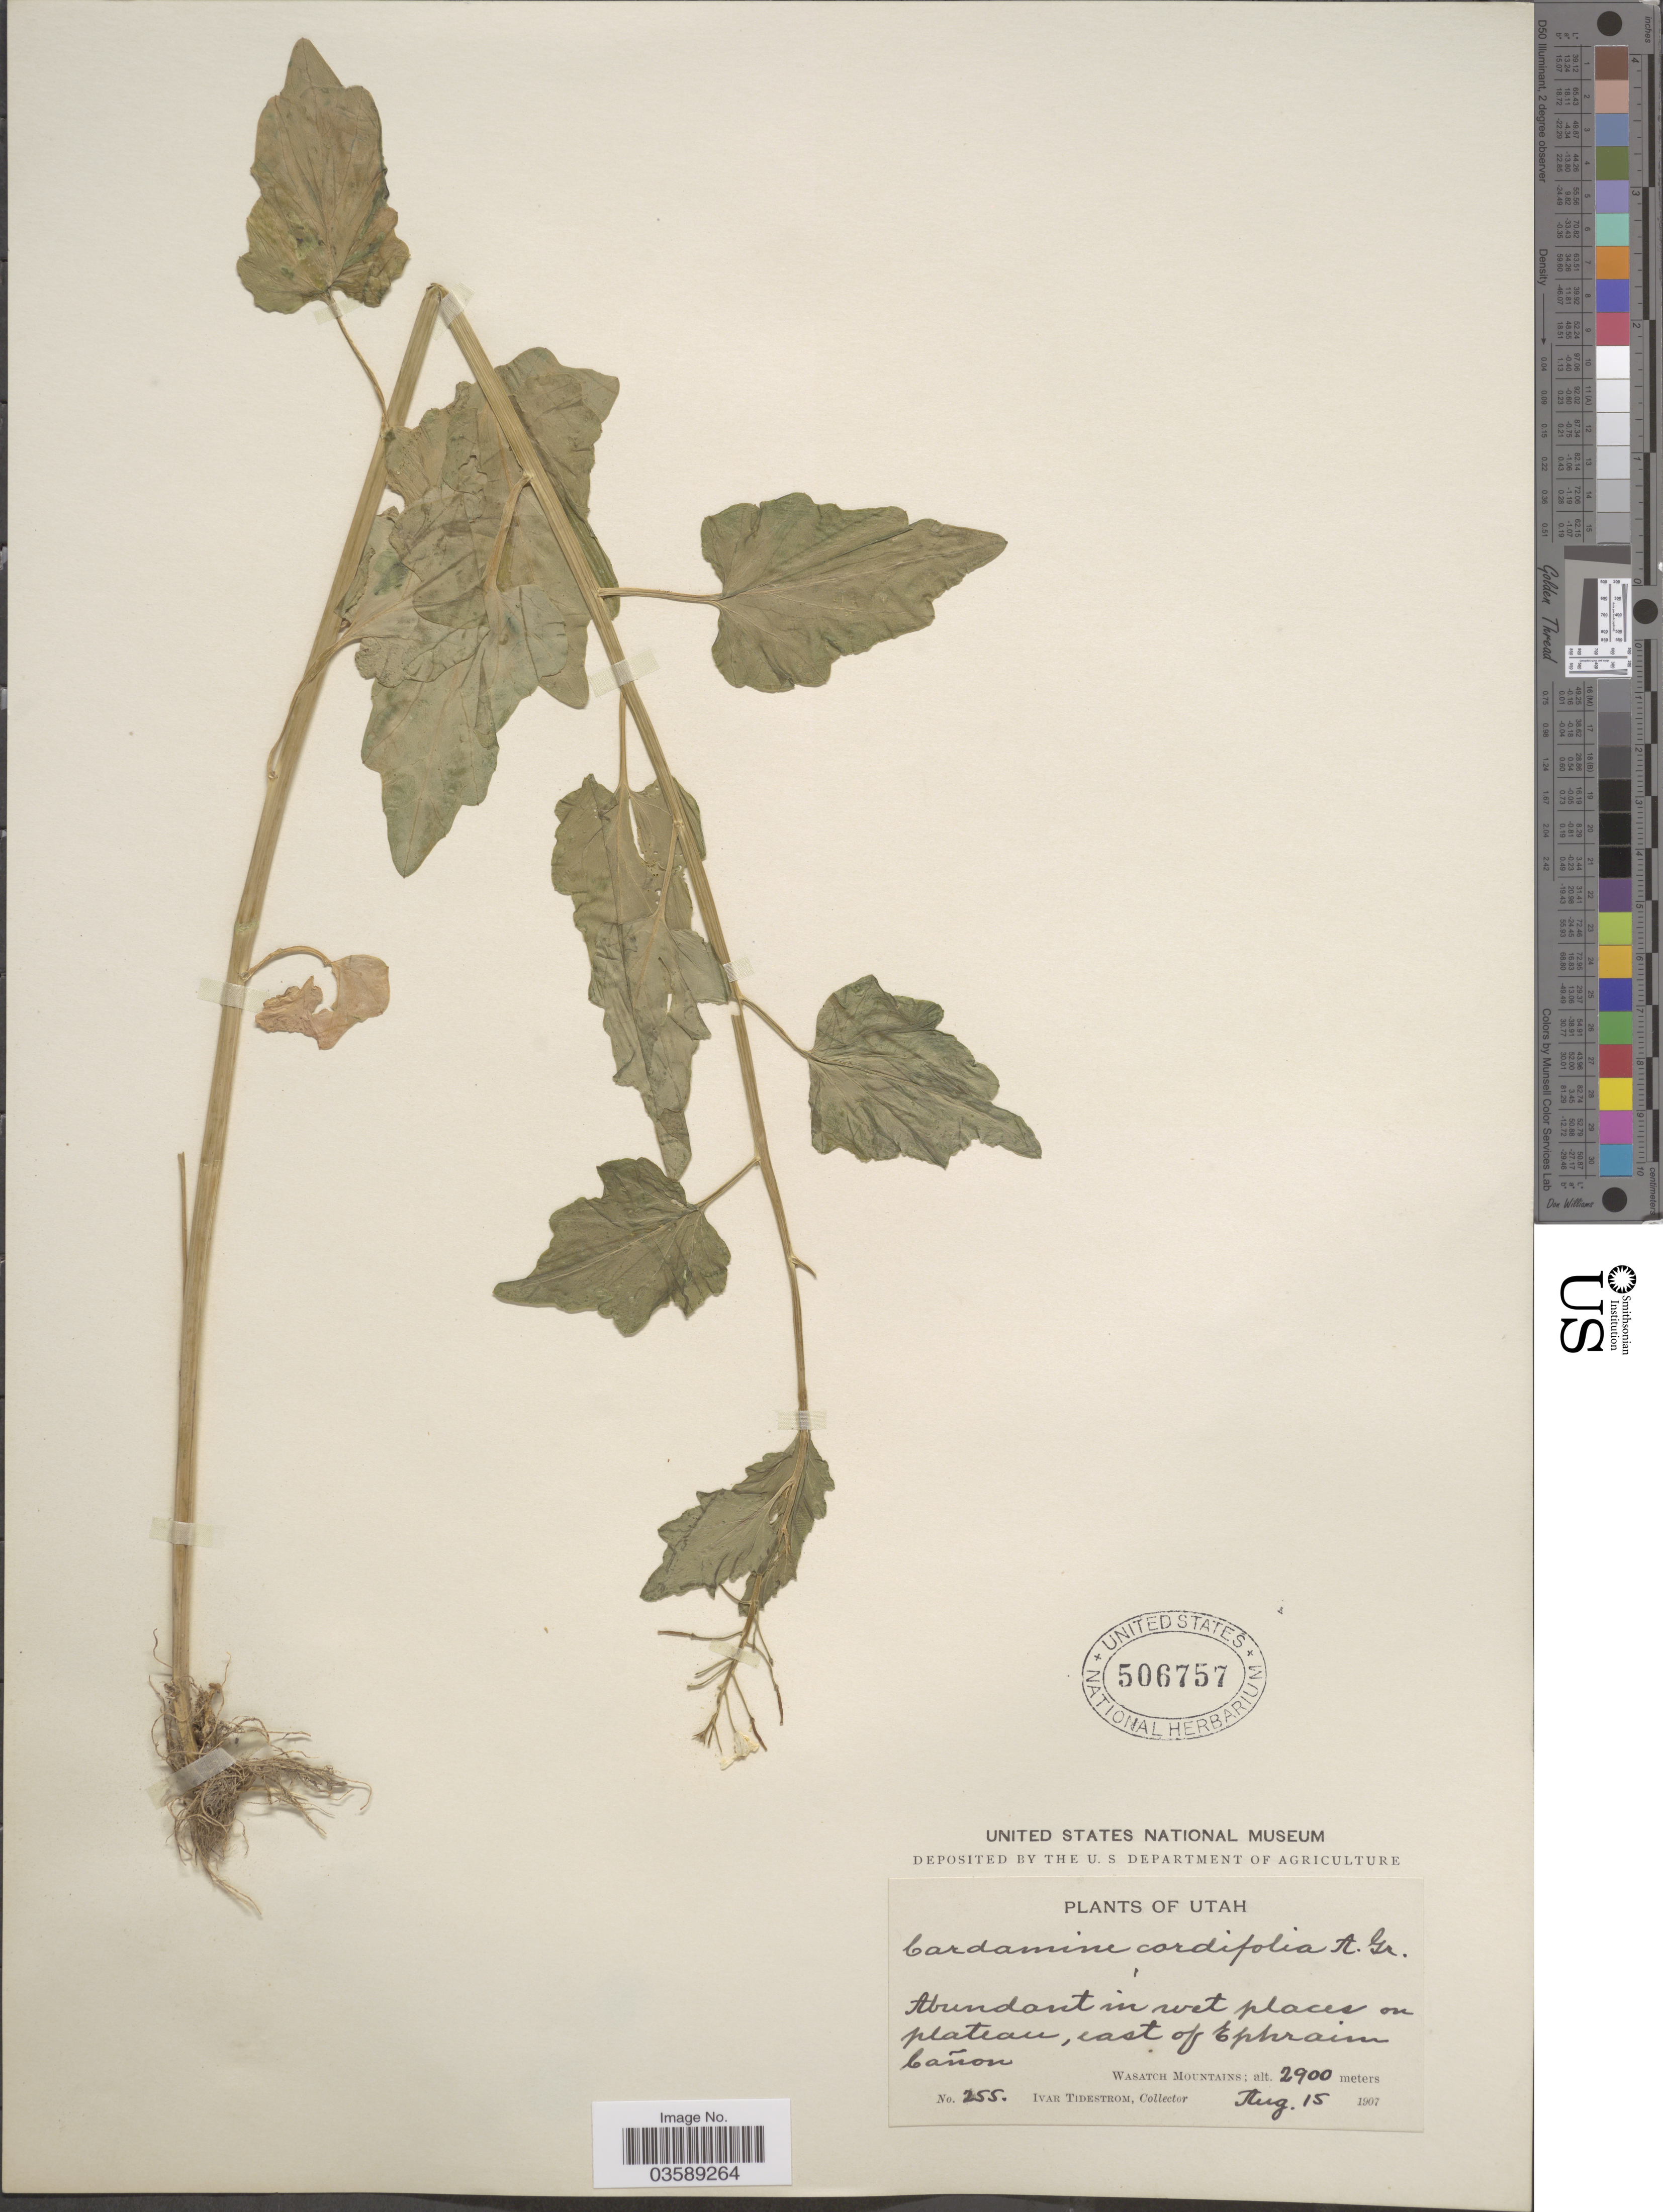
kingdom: Plantae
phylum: Tracheophyta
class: Magnoliopsida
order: Brassicales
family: Brassicaceae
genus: Cardamine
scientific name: Cardamine cordifolia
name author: A. Gray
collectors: I. F. Tidestrom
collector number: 255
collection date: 1907-08-15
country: United States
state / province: Utah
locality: East of Ephraim Cañon. Wasatch Mountains.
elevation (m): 2900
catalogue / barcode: US 506757